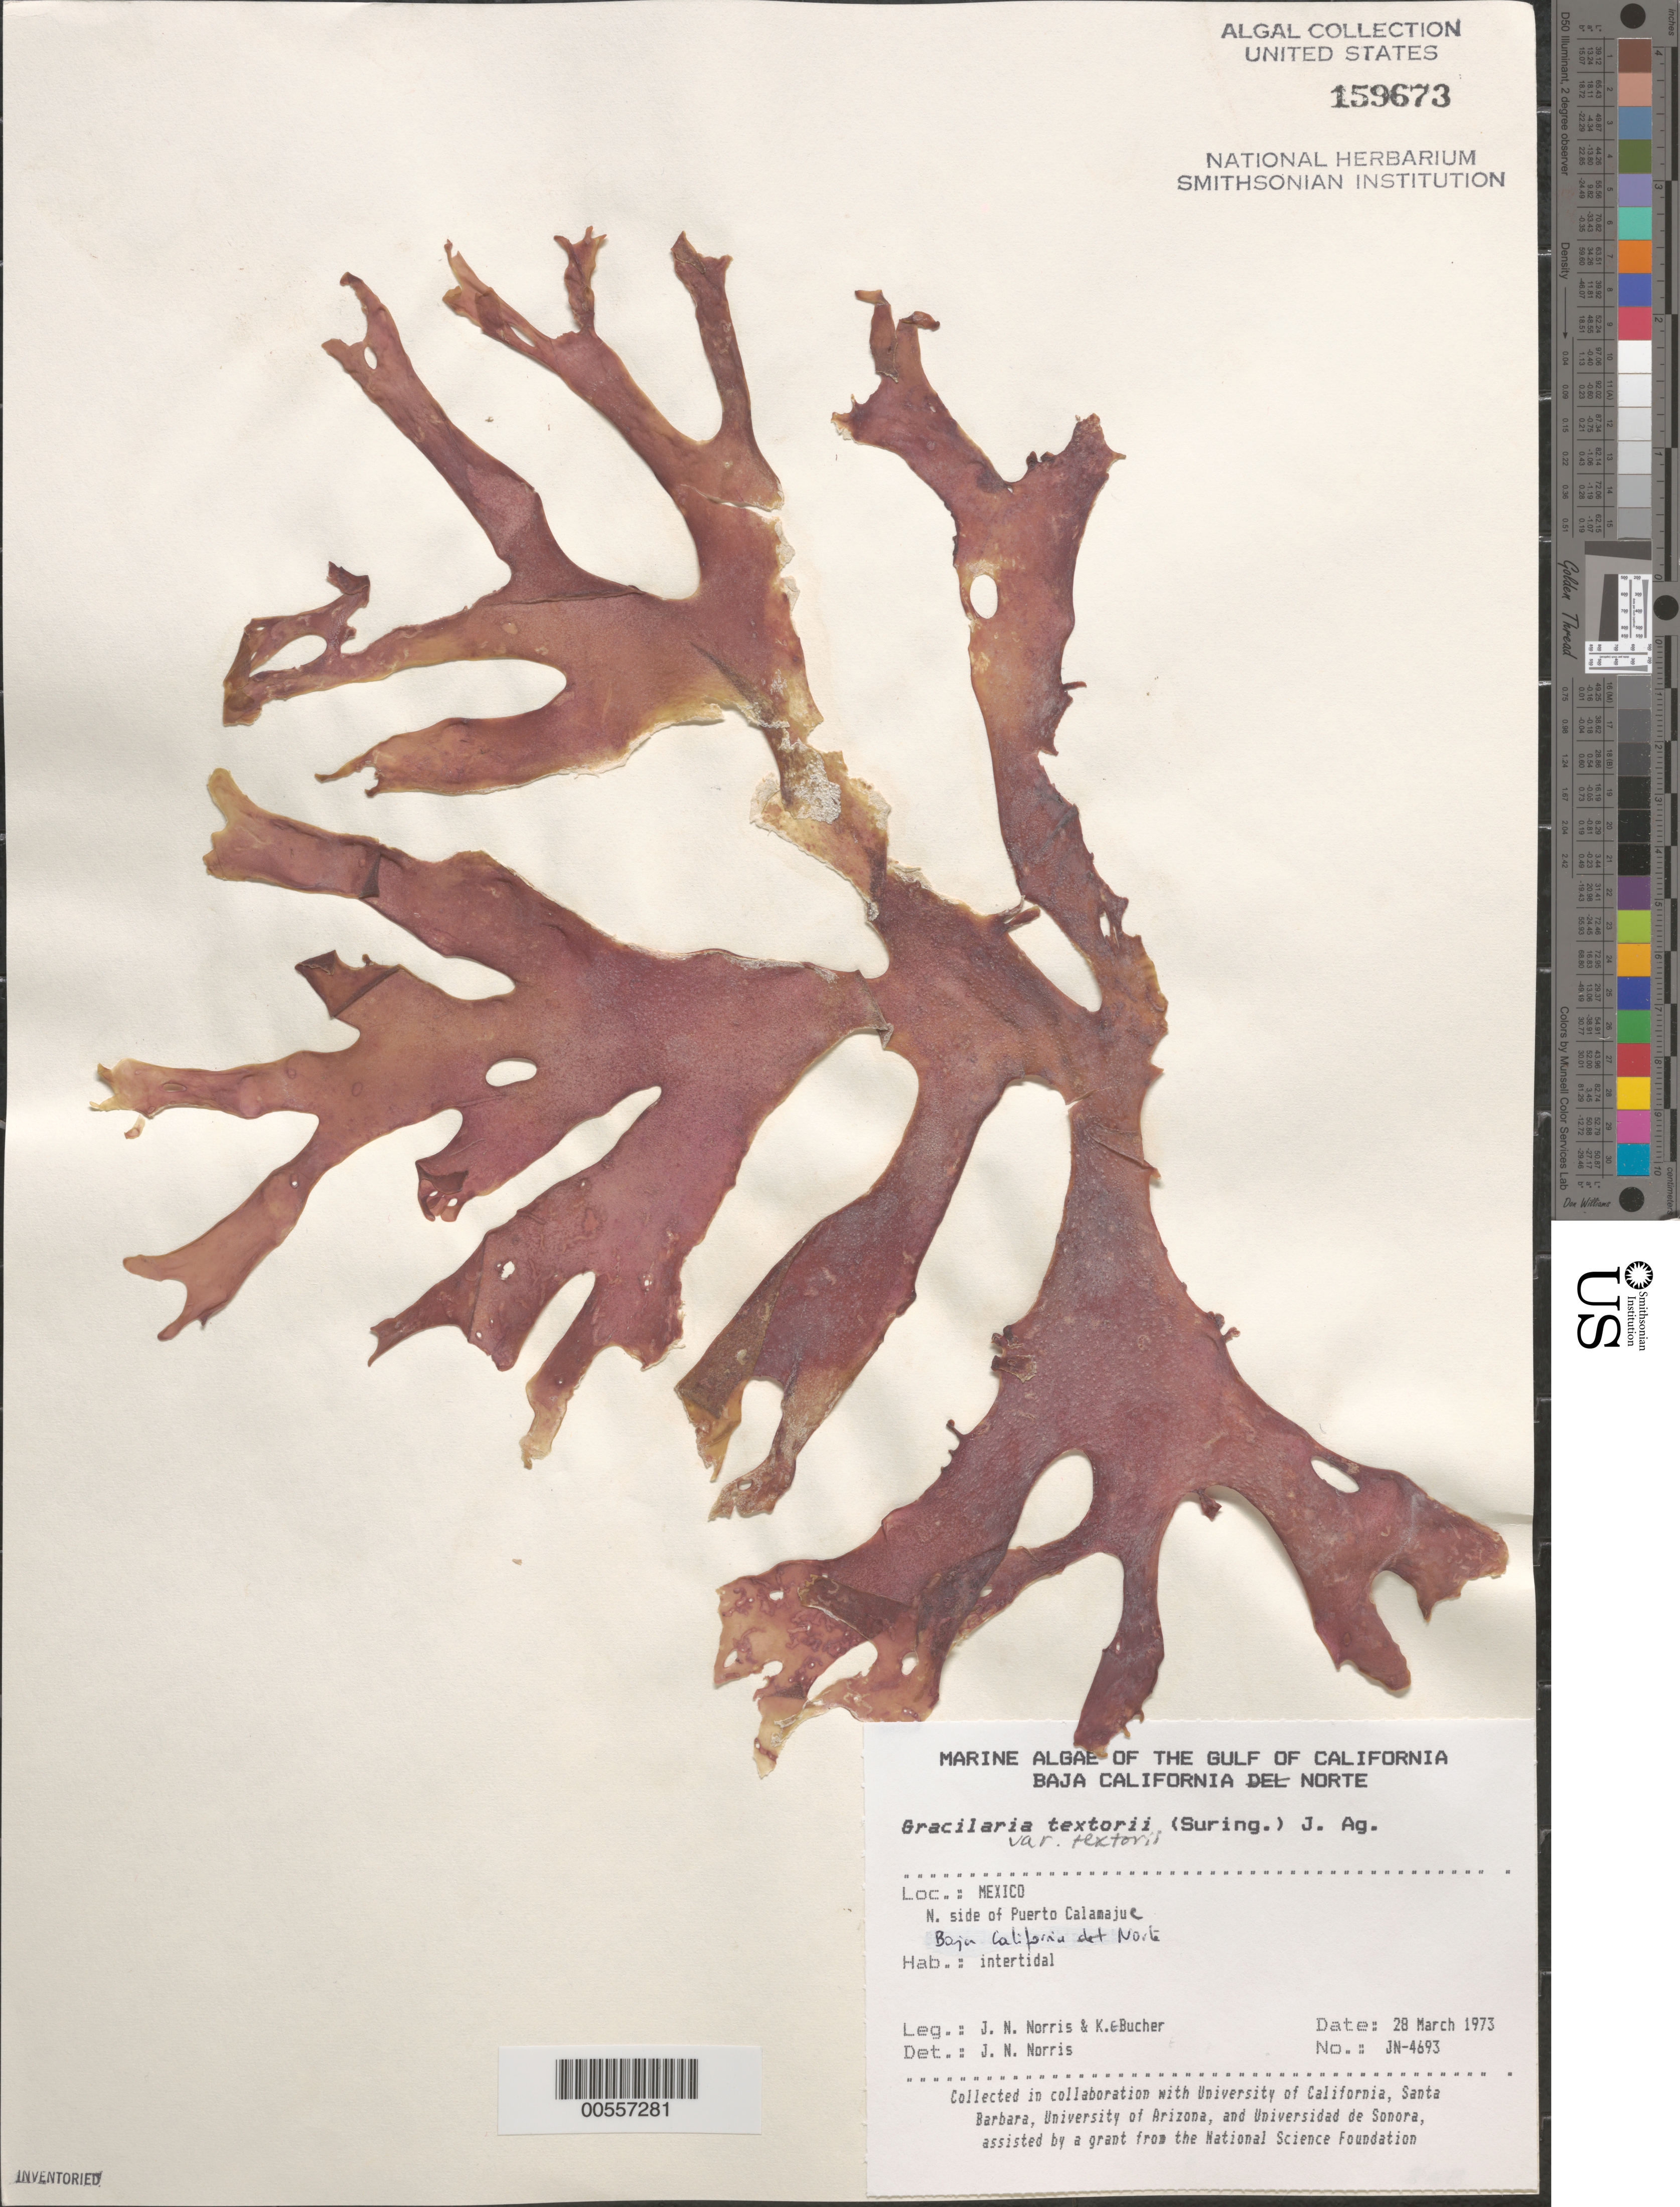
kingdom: Plantae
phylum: Rhodophyta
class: Florideophyceae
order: Gracilariales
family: Gracilariaceae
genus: Gracilaria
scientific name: Gracilaria textorii var. textorii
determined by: Norris, James N.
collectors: J. N. Norris & K. E. Bucher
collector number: JN-4693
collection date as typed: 28 Mar 1973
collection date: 1973-03-28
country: Mexico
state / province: Baja California Norte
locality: Puerto Calamajue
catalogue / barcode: US 159673